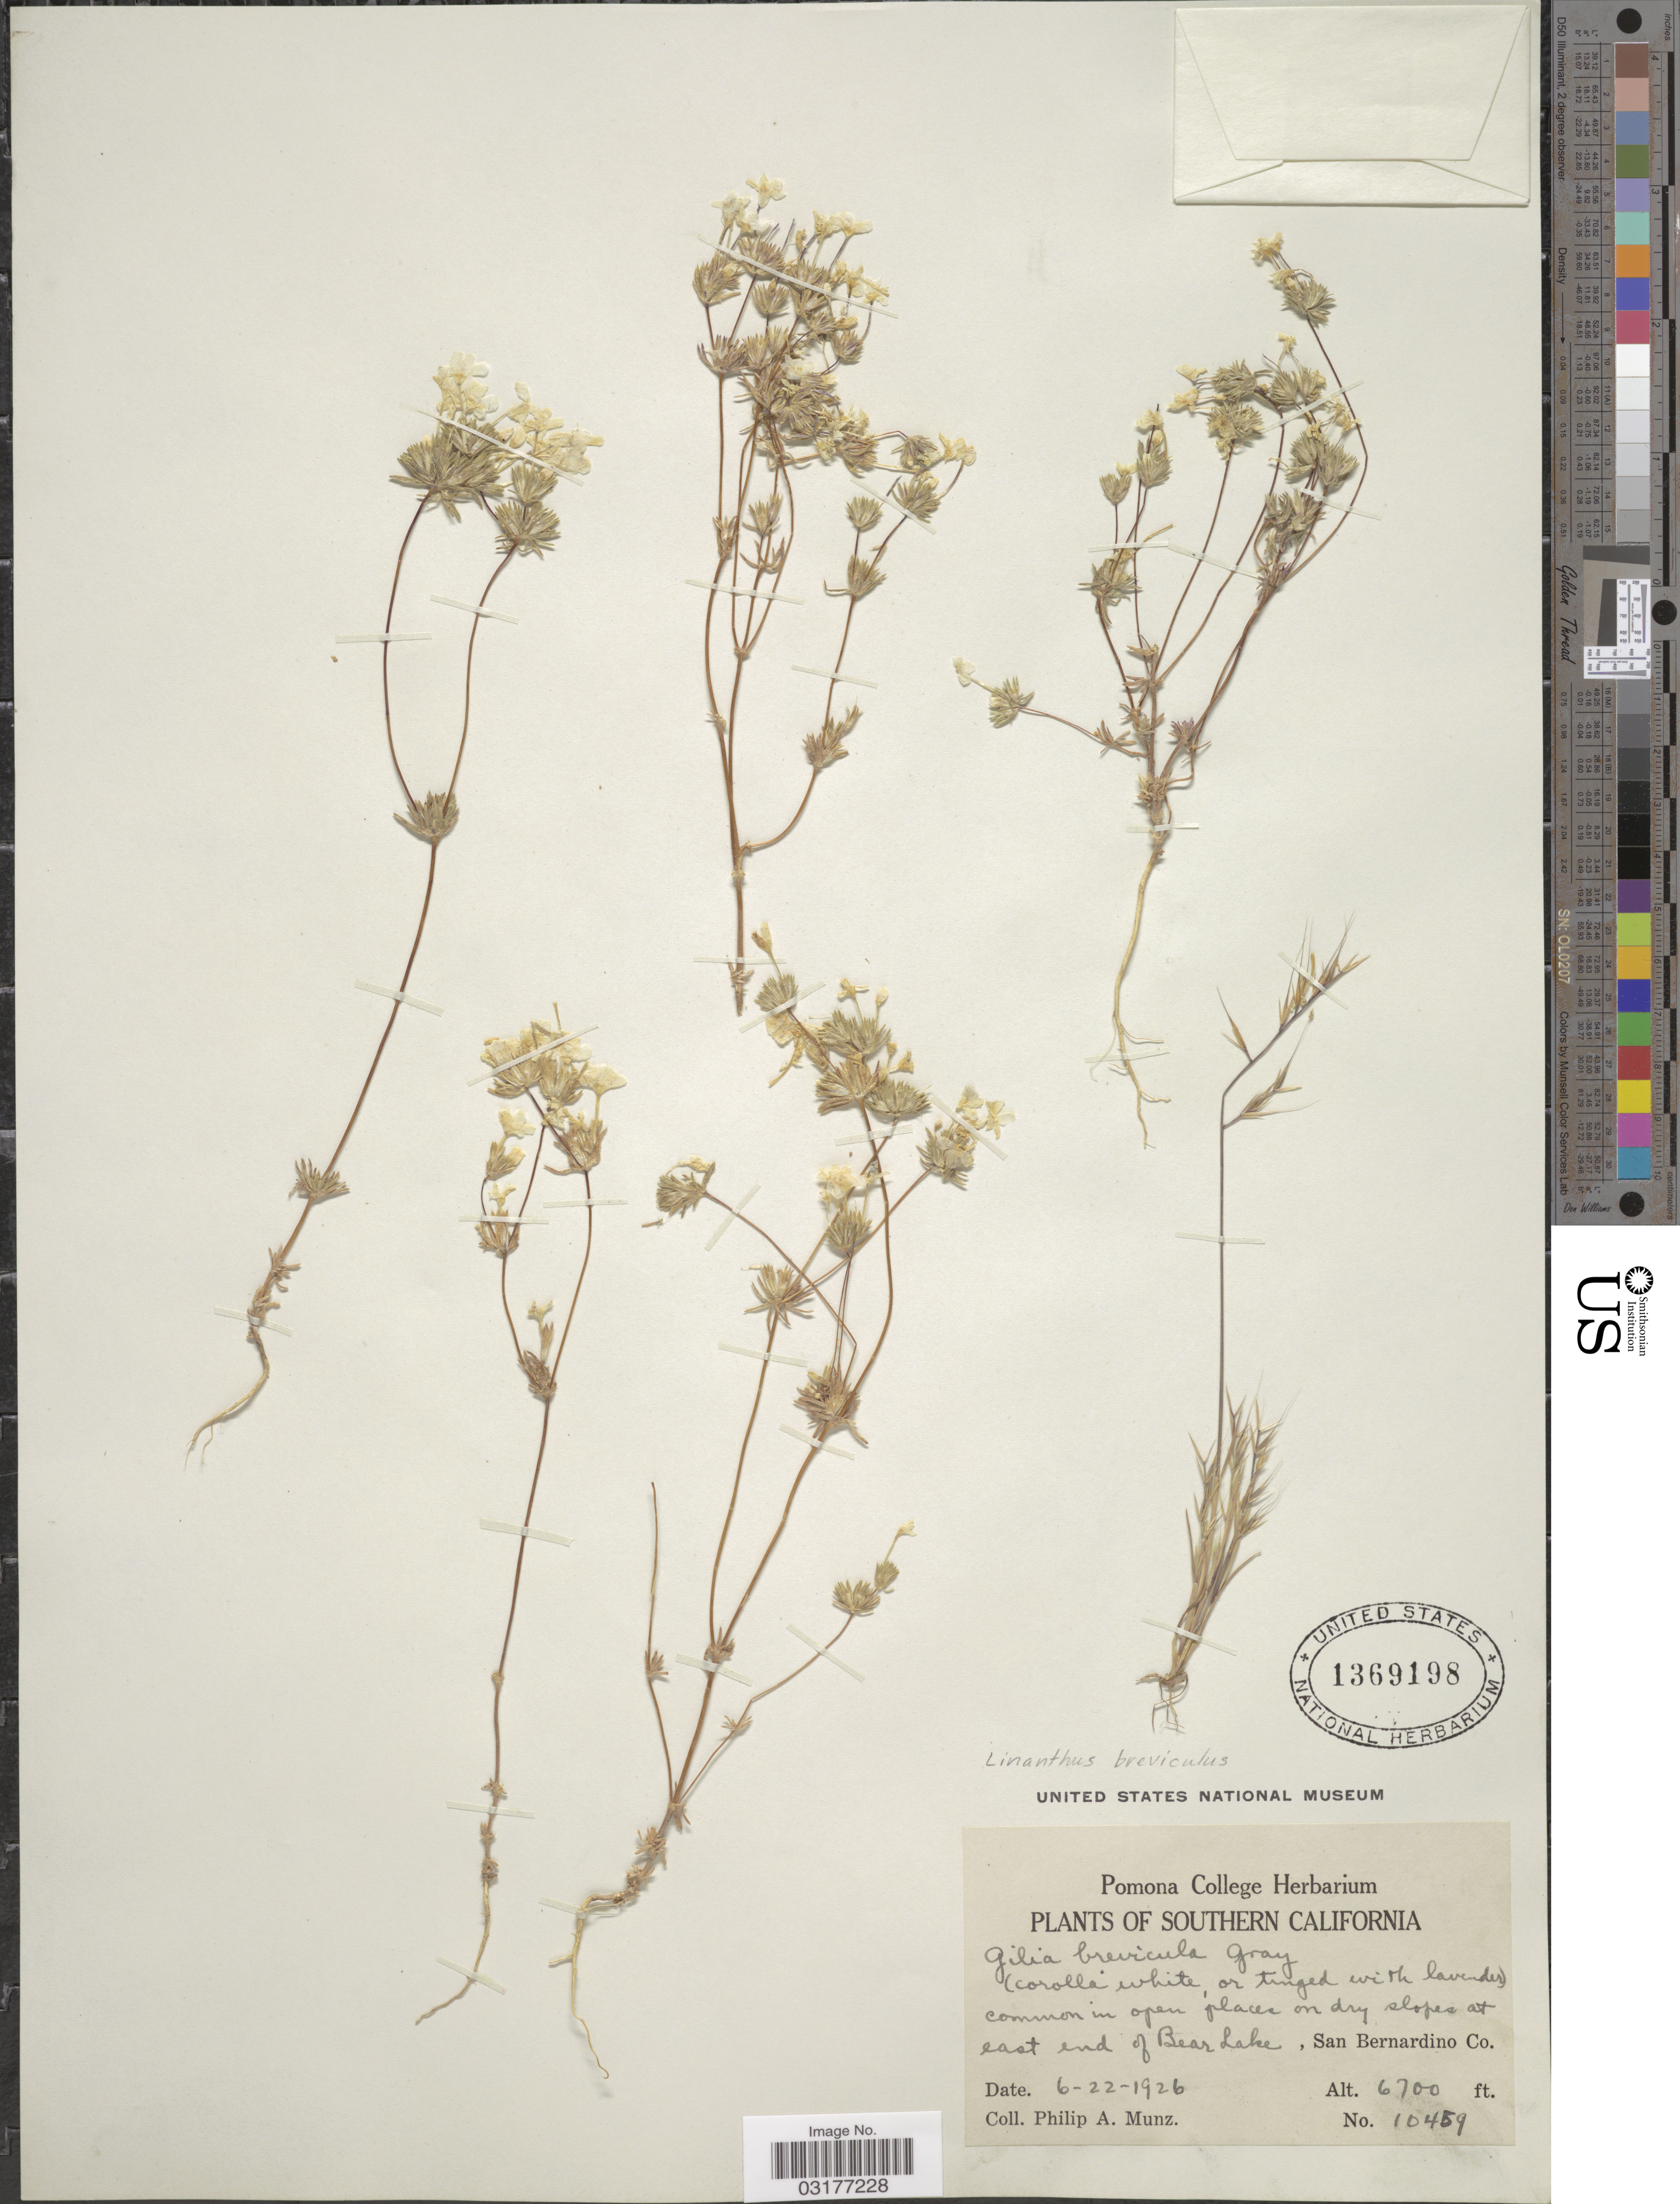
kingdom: Plantae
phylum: Tracheophyta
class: Magnoliopsida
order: Ericales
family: Polemoniaceae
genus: Linanthus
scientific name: Linanthus breviculus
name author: (A. Gray) Greene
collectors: P. A. Munz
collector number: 10459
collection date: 1926-06-22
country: United States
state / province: California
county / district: San Bernardino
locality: Southern California. At east end of Bear Lake, San Bernardino Co.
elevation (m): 2042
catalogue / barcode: US 1369198